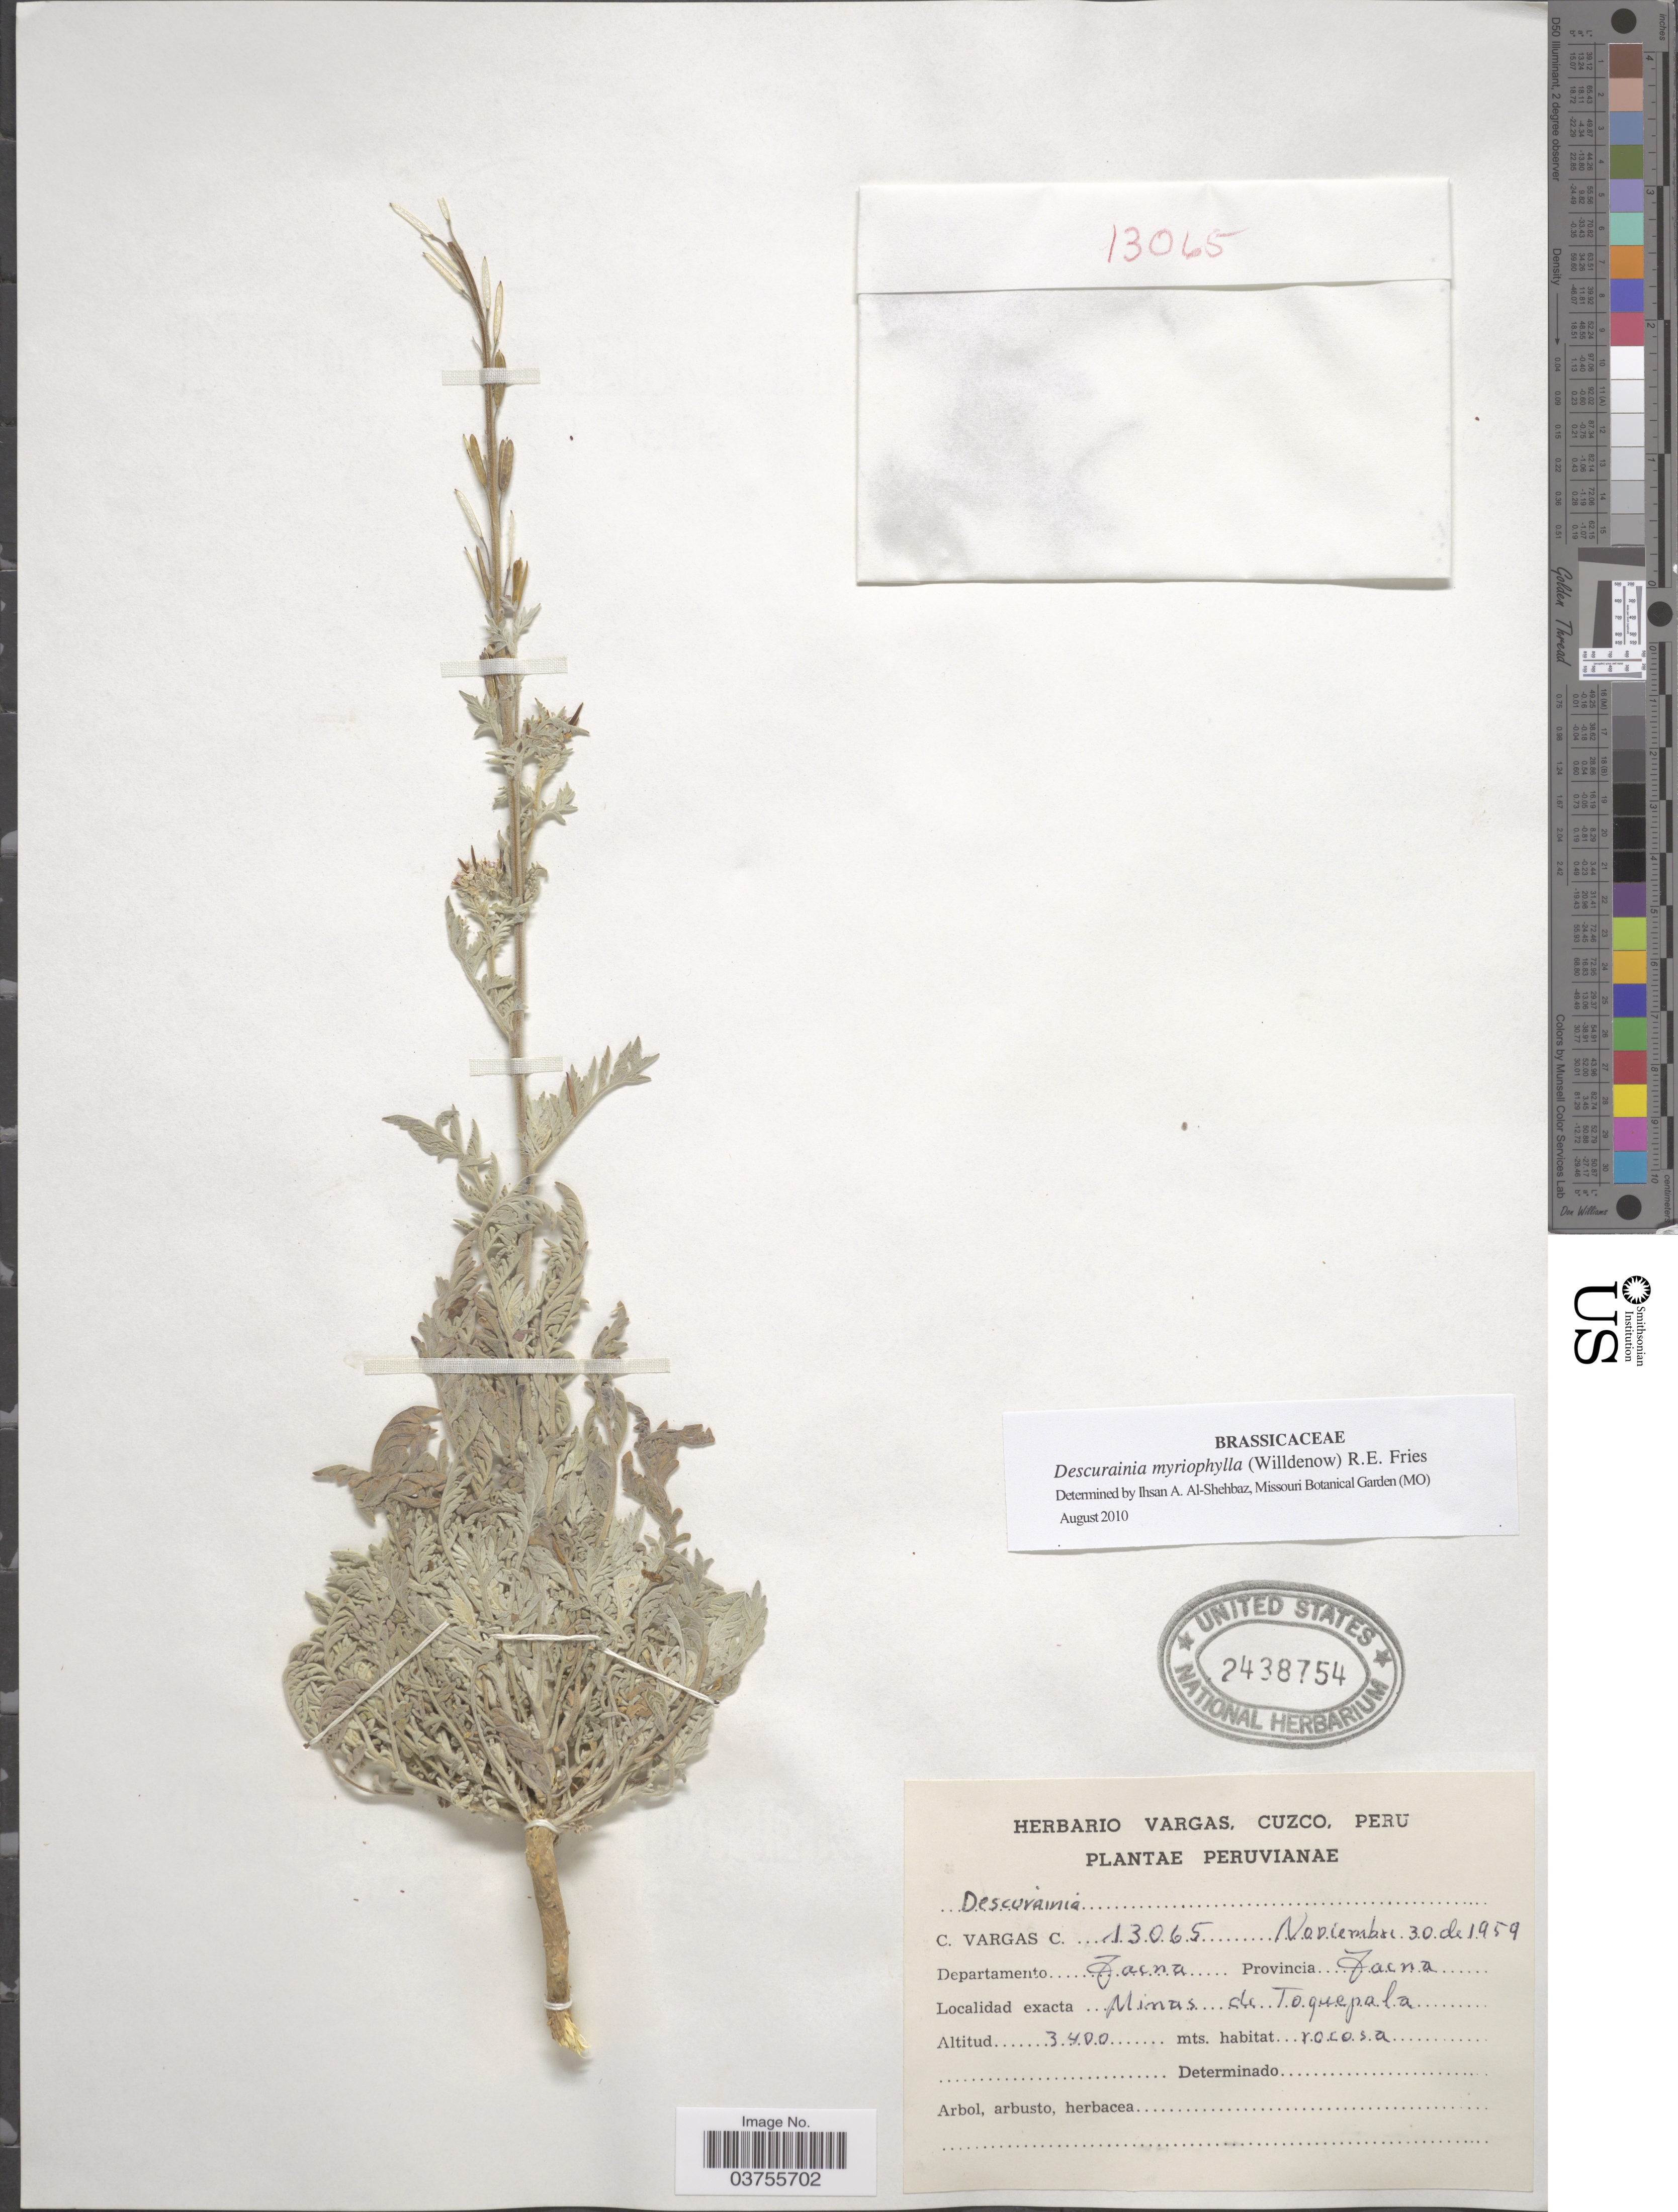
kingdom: Plantae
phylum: Tracheophyta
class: Magnoliopsida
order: Brassicales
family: Brassicaceae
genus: Descurainia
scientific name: Descurainia myriophylla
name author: (Willd.) R.E. Fr.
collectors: C. Vargas Calderón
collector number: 13065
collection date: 1959-11-30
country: Peru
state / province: Tacna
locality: Departamento Tacna, Minas de Toquepala.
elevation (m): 3400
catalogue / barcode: US 2438754